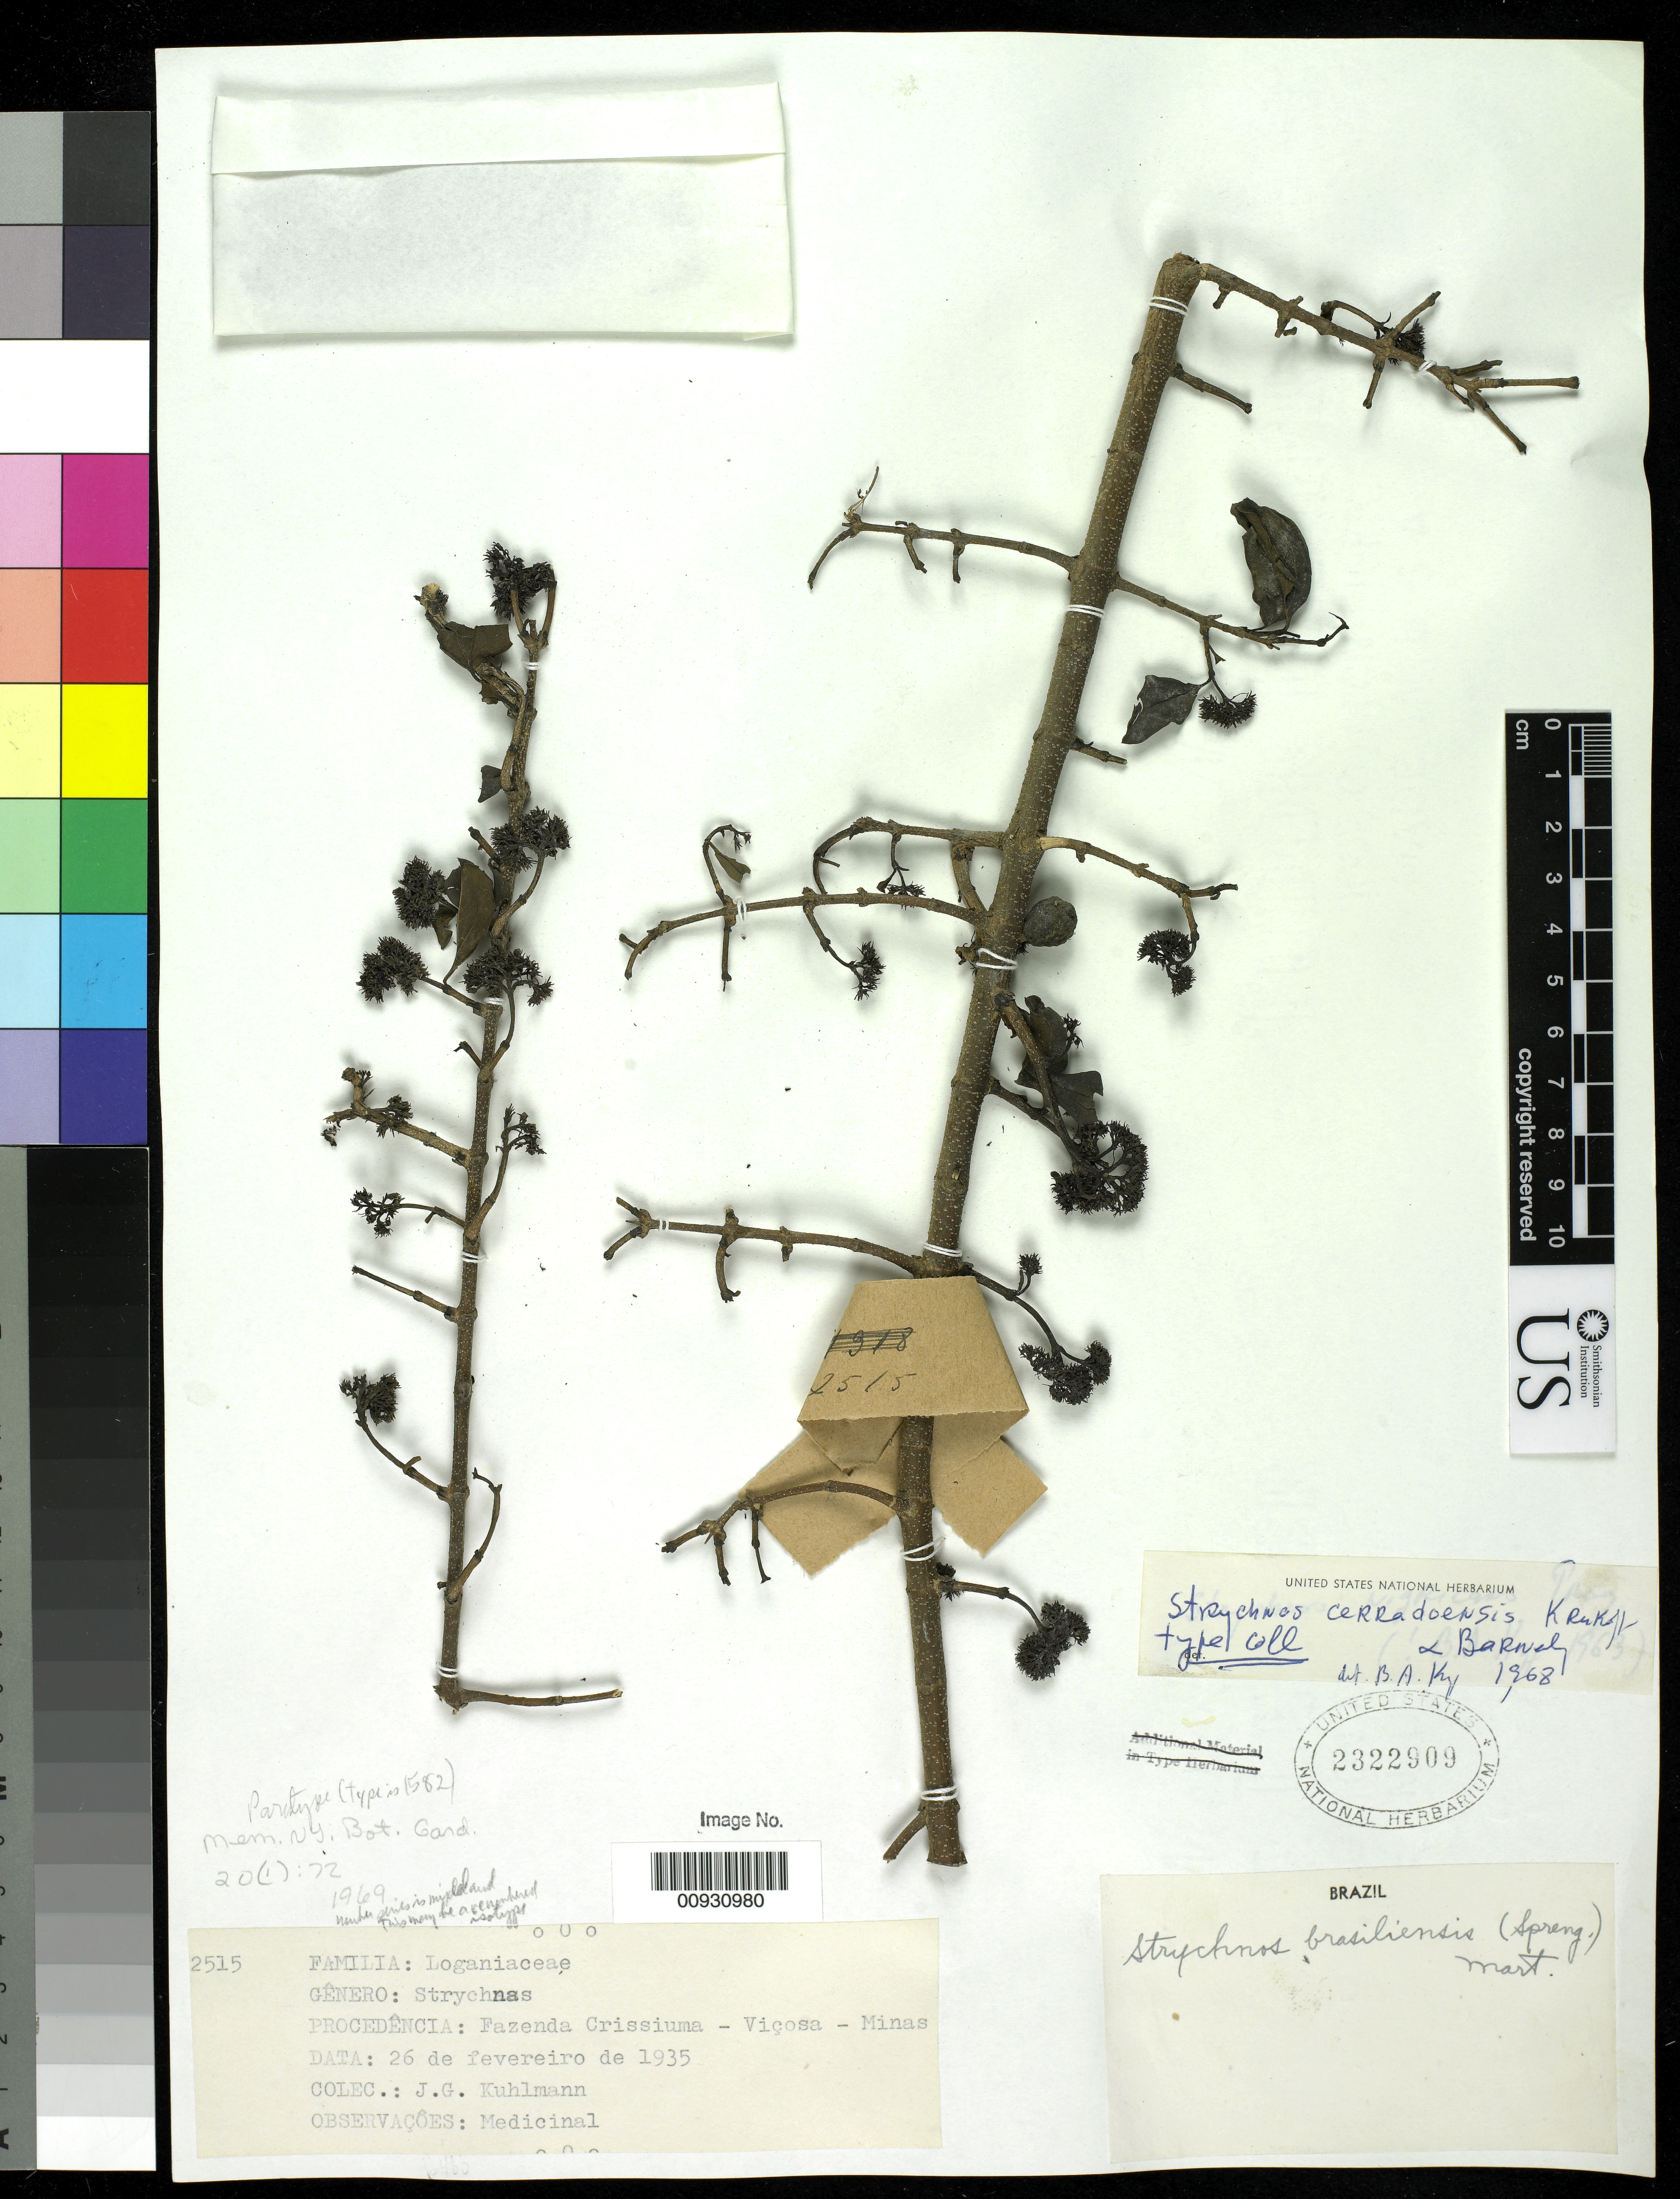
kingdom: Plantae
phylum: Tracheophyta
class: Magnoliopsida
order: Gentianales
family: Loganiaceae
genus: Strychnos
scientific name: Strychnos cerradoensis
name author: Krukoff & Barneby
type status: Paratype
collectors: J. G. Kuhlmann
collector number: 2515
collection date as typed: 26 Feb 1935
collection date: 1935-02-26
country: Brazil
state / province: Minas Gerais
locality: Fazenda Crissiuma, Vicosa.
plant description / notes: Possibly a mis-labeled isotype? Annotated as "type coll" by Krukoff and protologue cites an isotype (Vicosa Herb. 1582) at US but no specimens with that number found at US.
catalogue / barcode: US 2322909